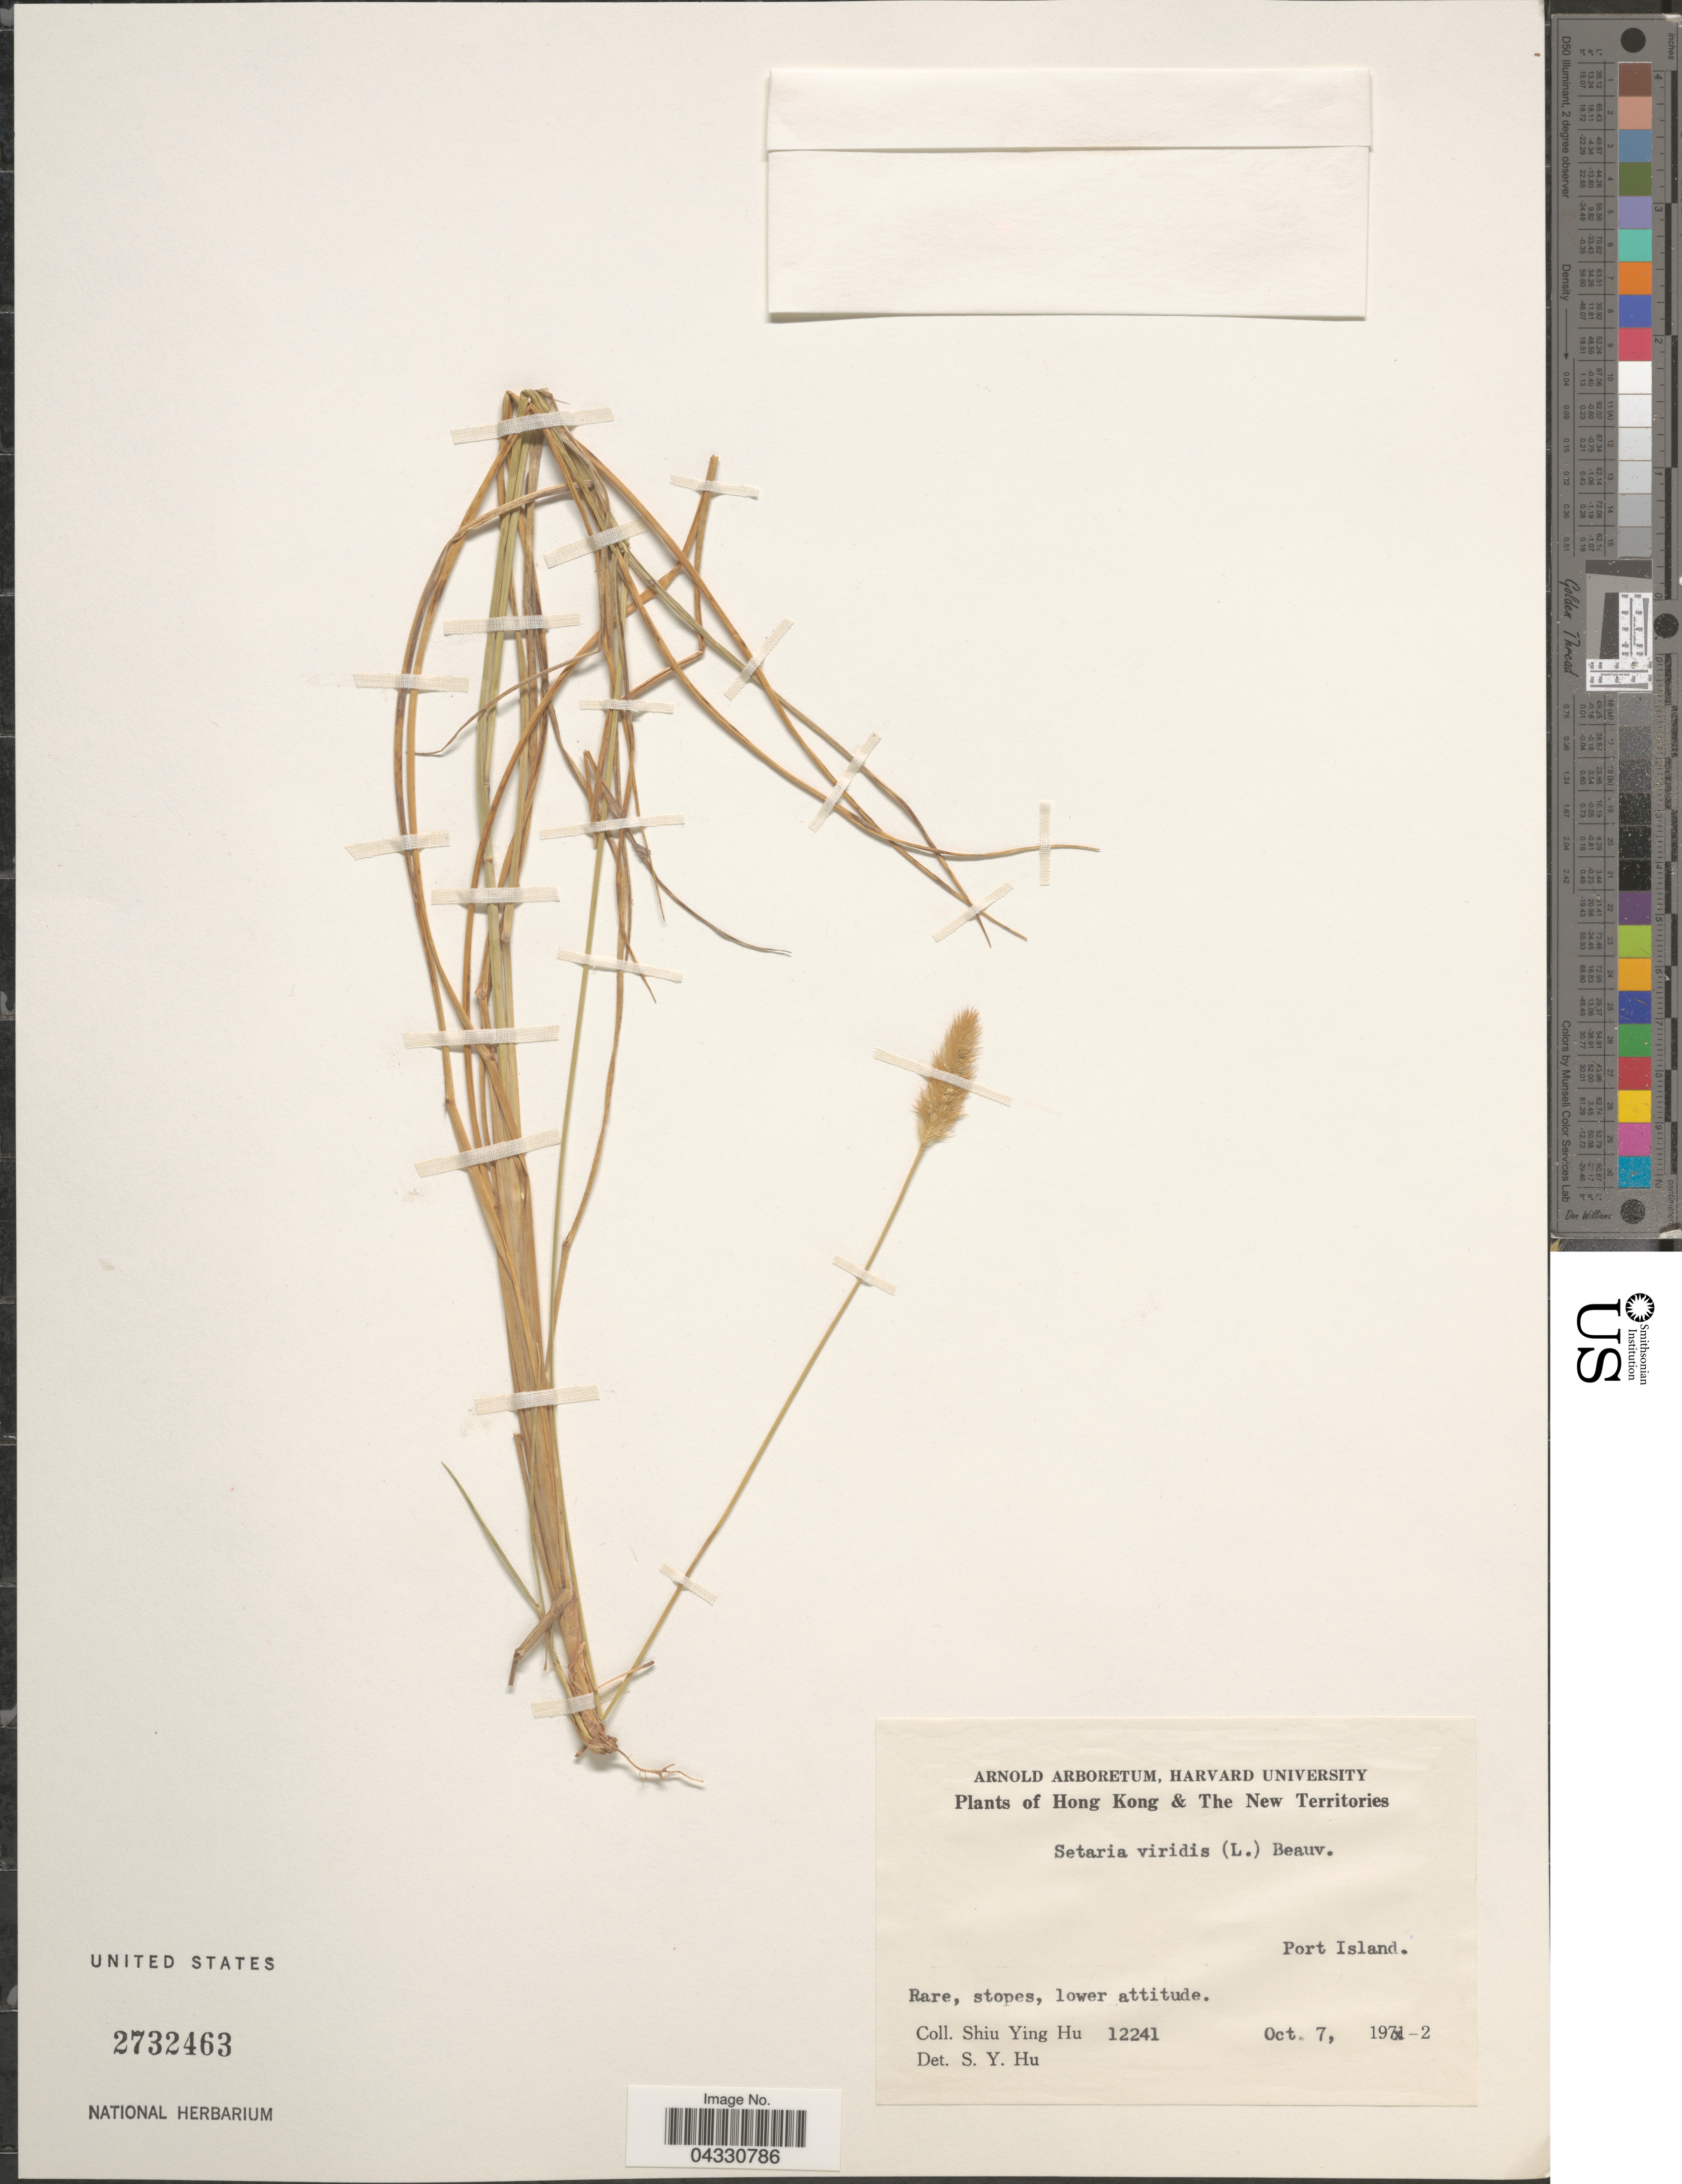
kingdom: Plantae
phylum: Tracheophyta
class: Liliopsida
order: Poales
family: Poaceae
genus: Setaria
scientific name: Setaria viridis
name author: (L.) P. Beauv.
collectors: S. Y. Hu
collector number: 12241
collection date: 1931-10-07/1932-10-07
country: China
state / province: Hong Kong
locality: The New Territories. Port Island.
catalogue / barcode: US 2732463